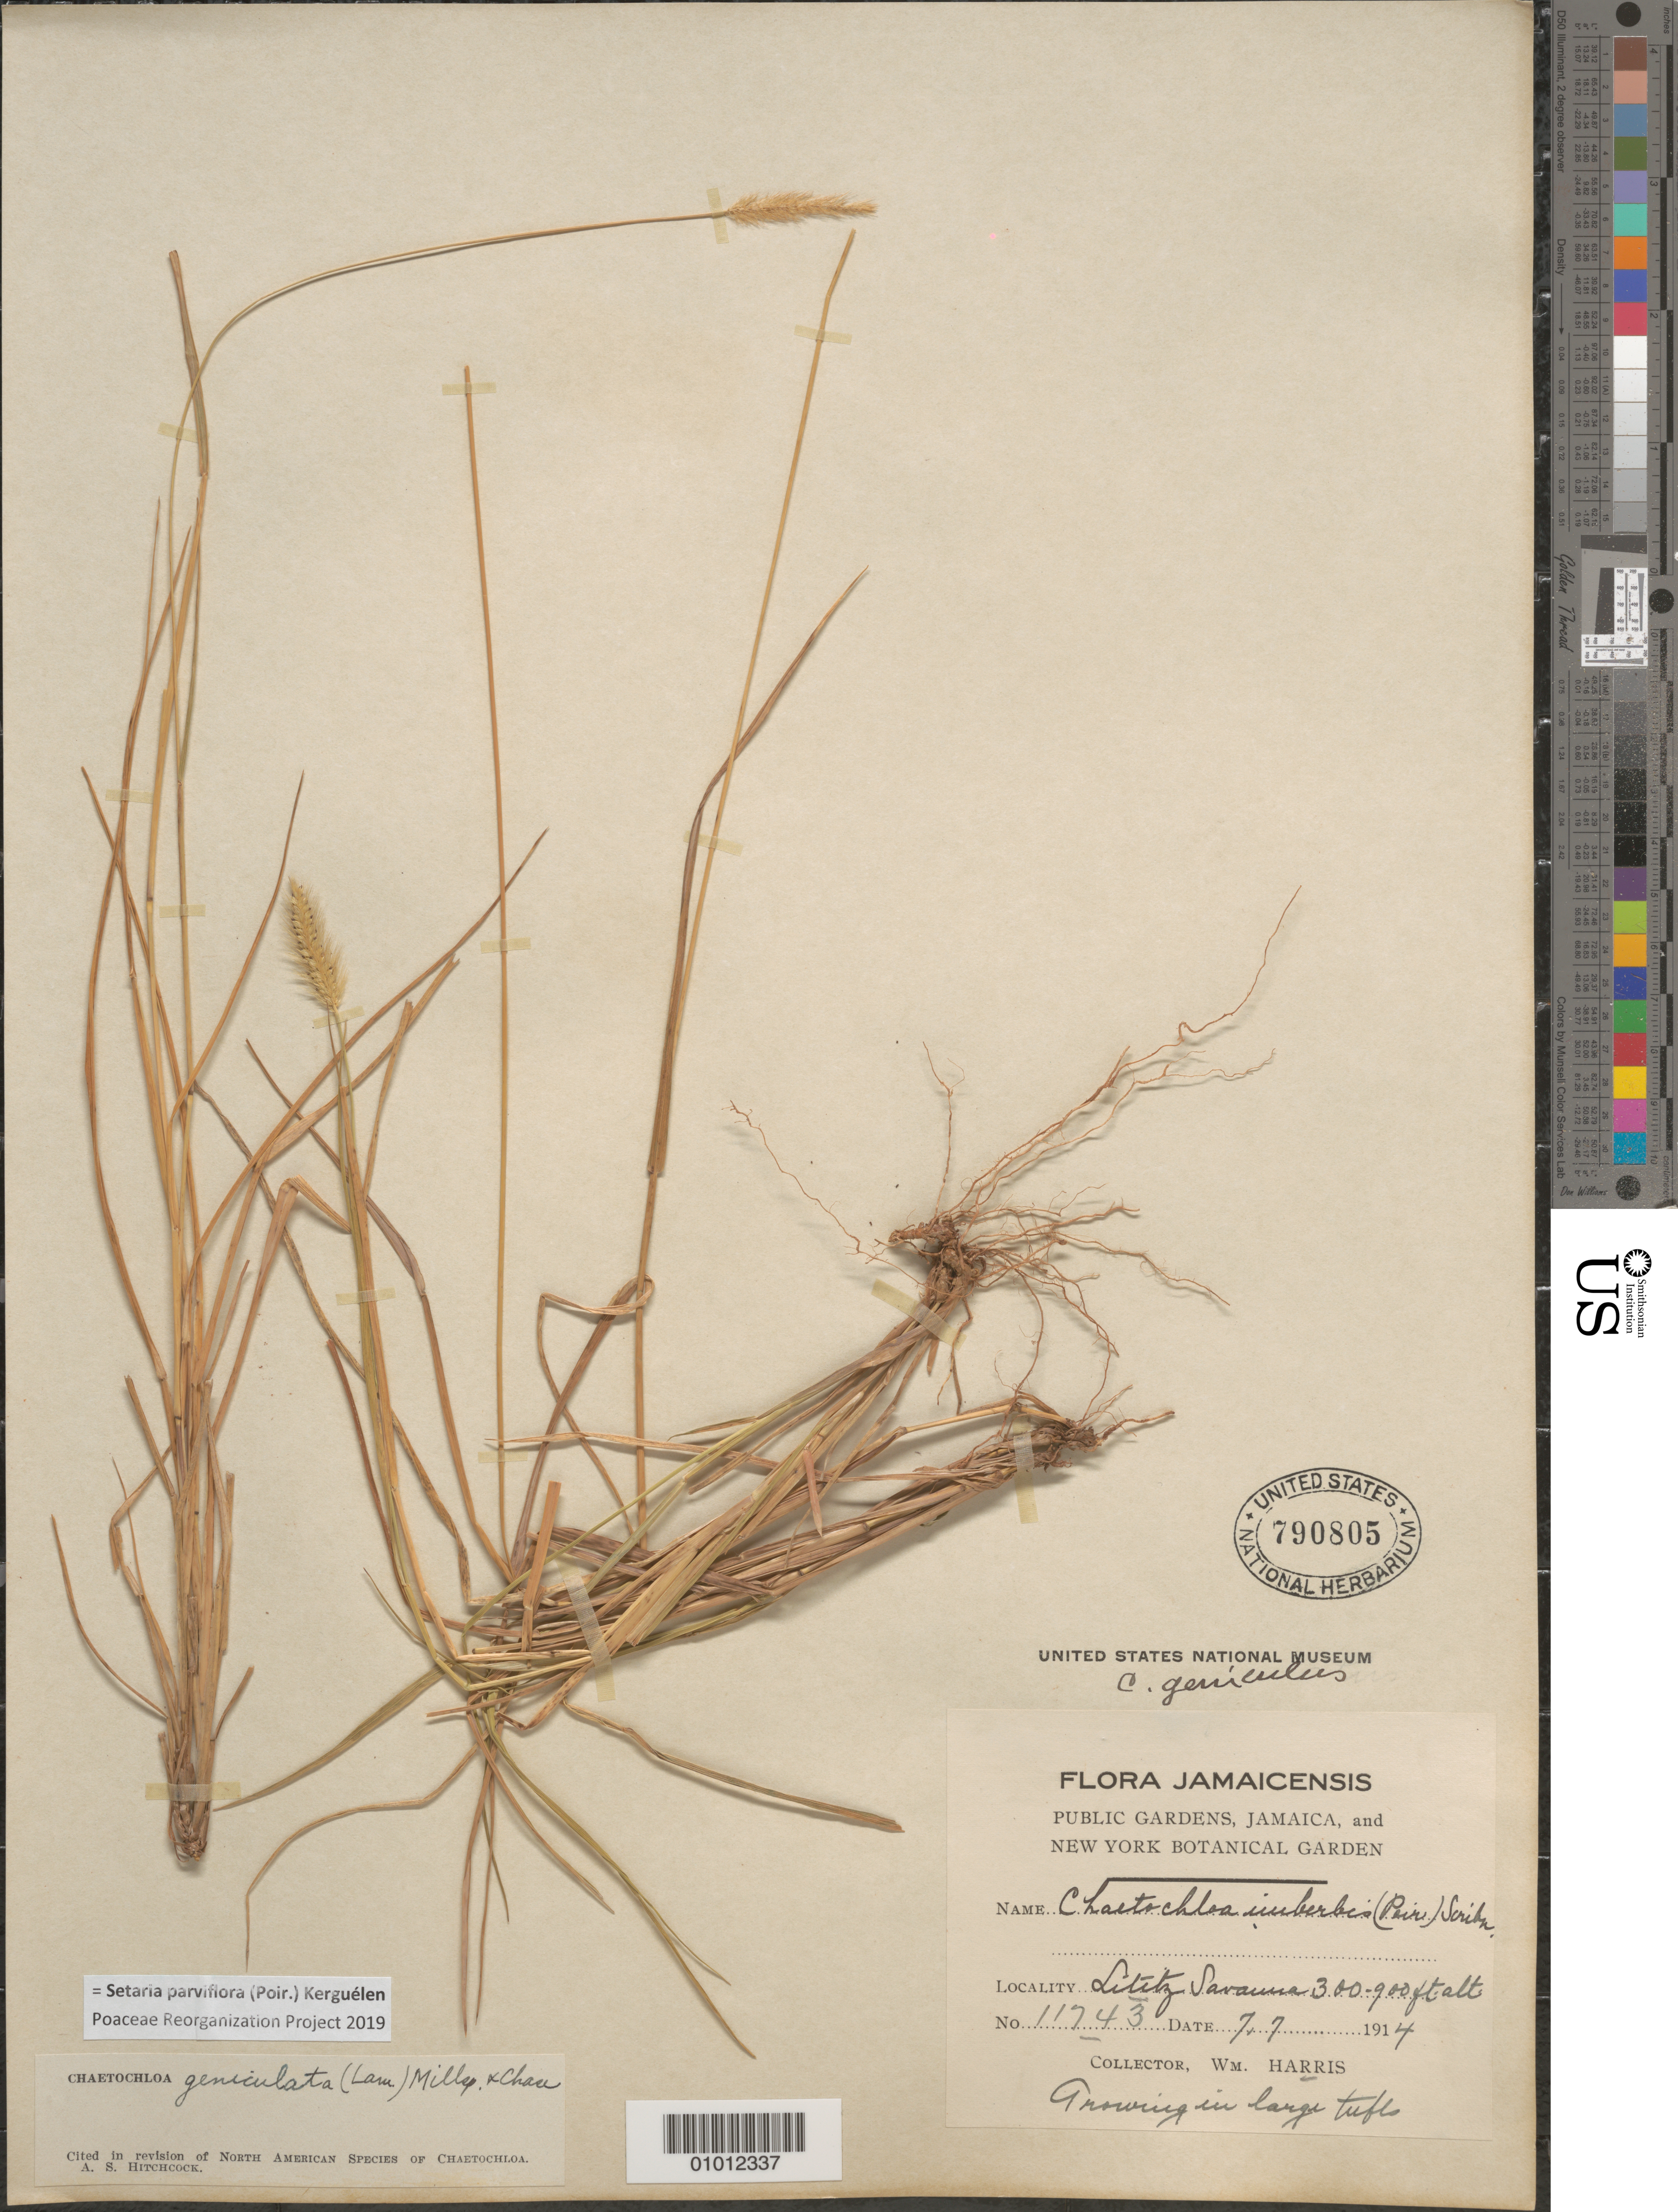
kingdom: Plantae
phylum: Tracheophyta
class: Liliopsida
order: Poales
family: Poaceae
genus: Setaria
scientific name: Setaria parviflora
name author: (Poir.) Kerguélen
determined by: Poaceae Reorganization Project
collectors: W. Harris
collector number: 11743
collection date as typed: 07 Jul 1914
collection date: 1914-07-07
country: Jamaica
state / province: Manchester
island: Jamaica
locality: Lititz Savanna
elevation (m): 91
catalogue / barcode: US 790805